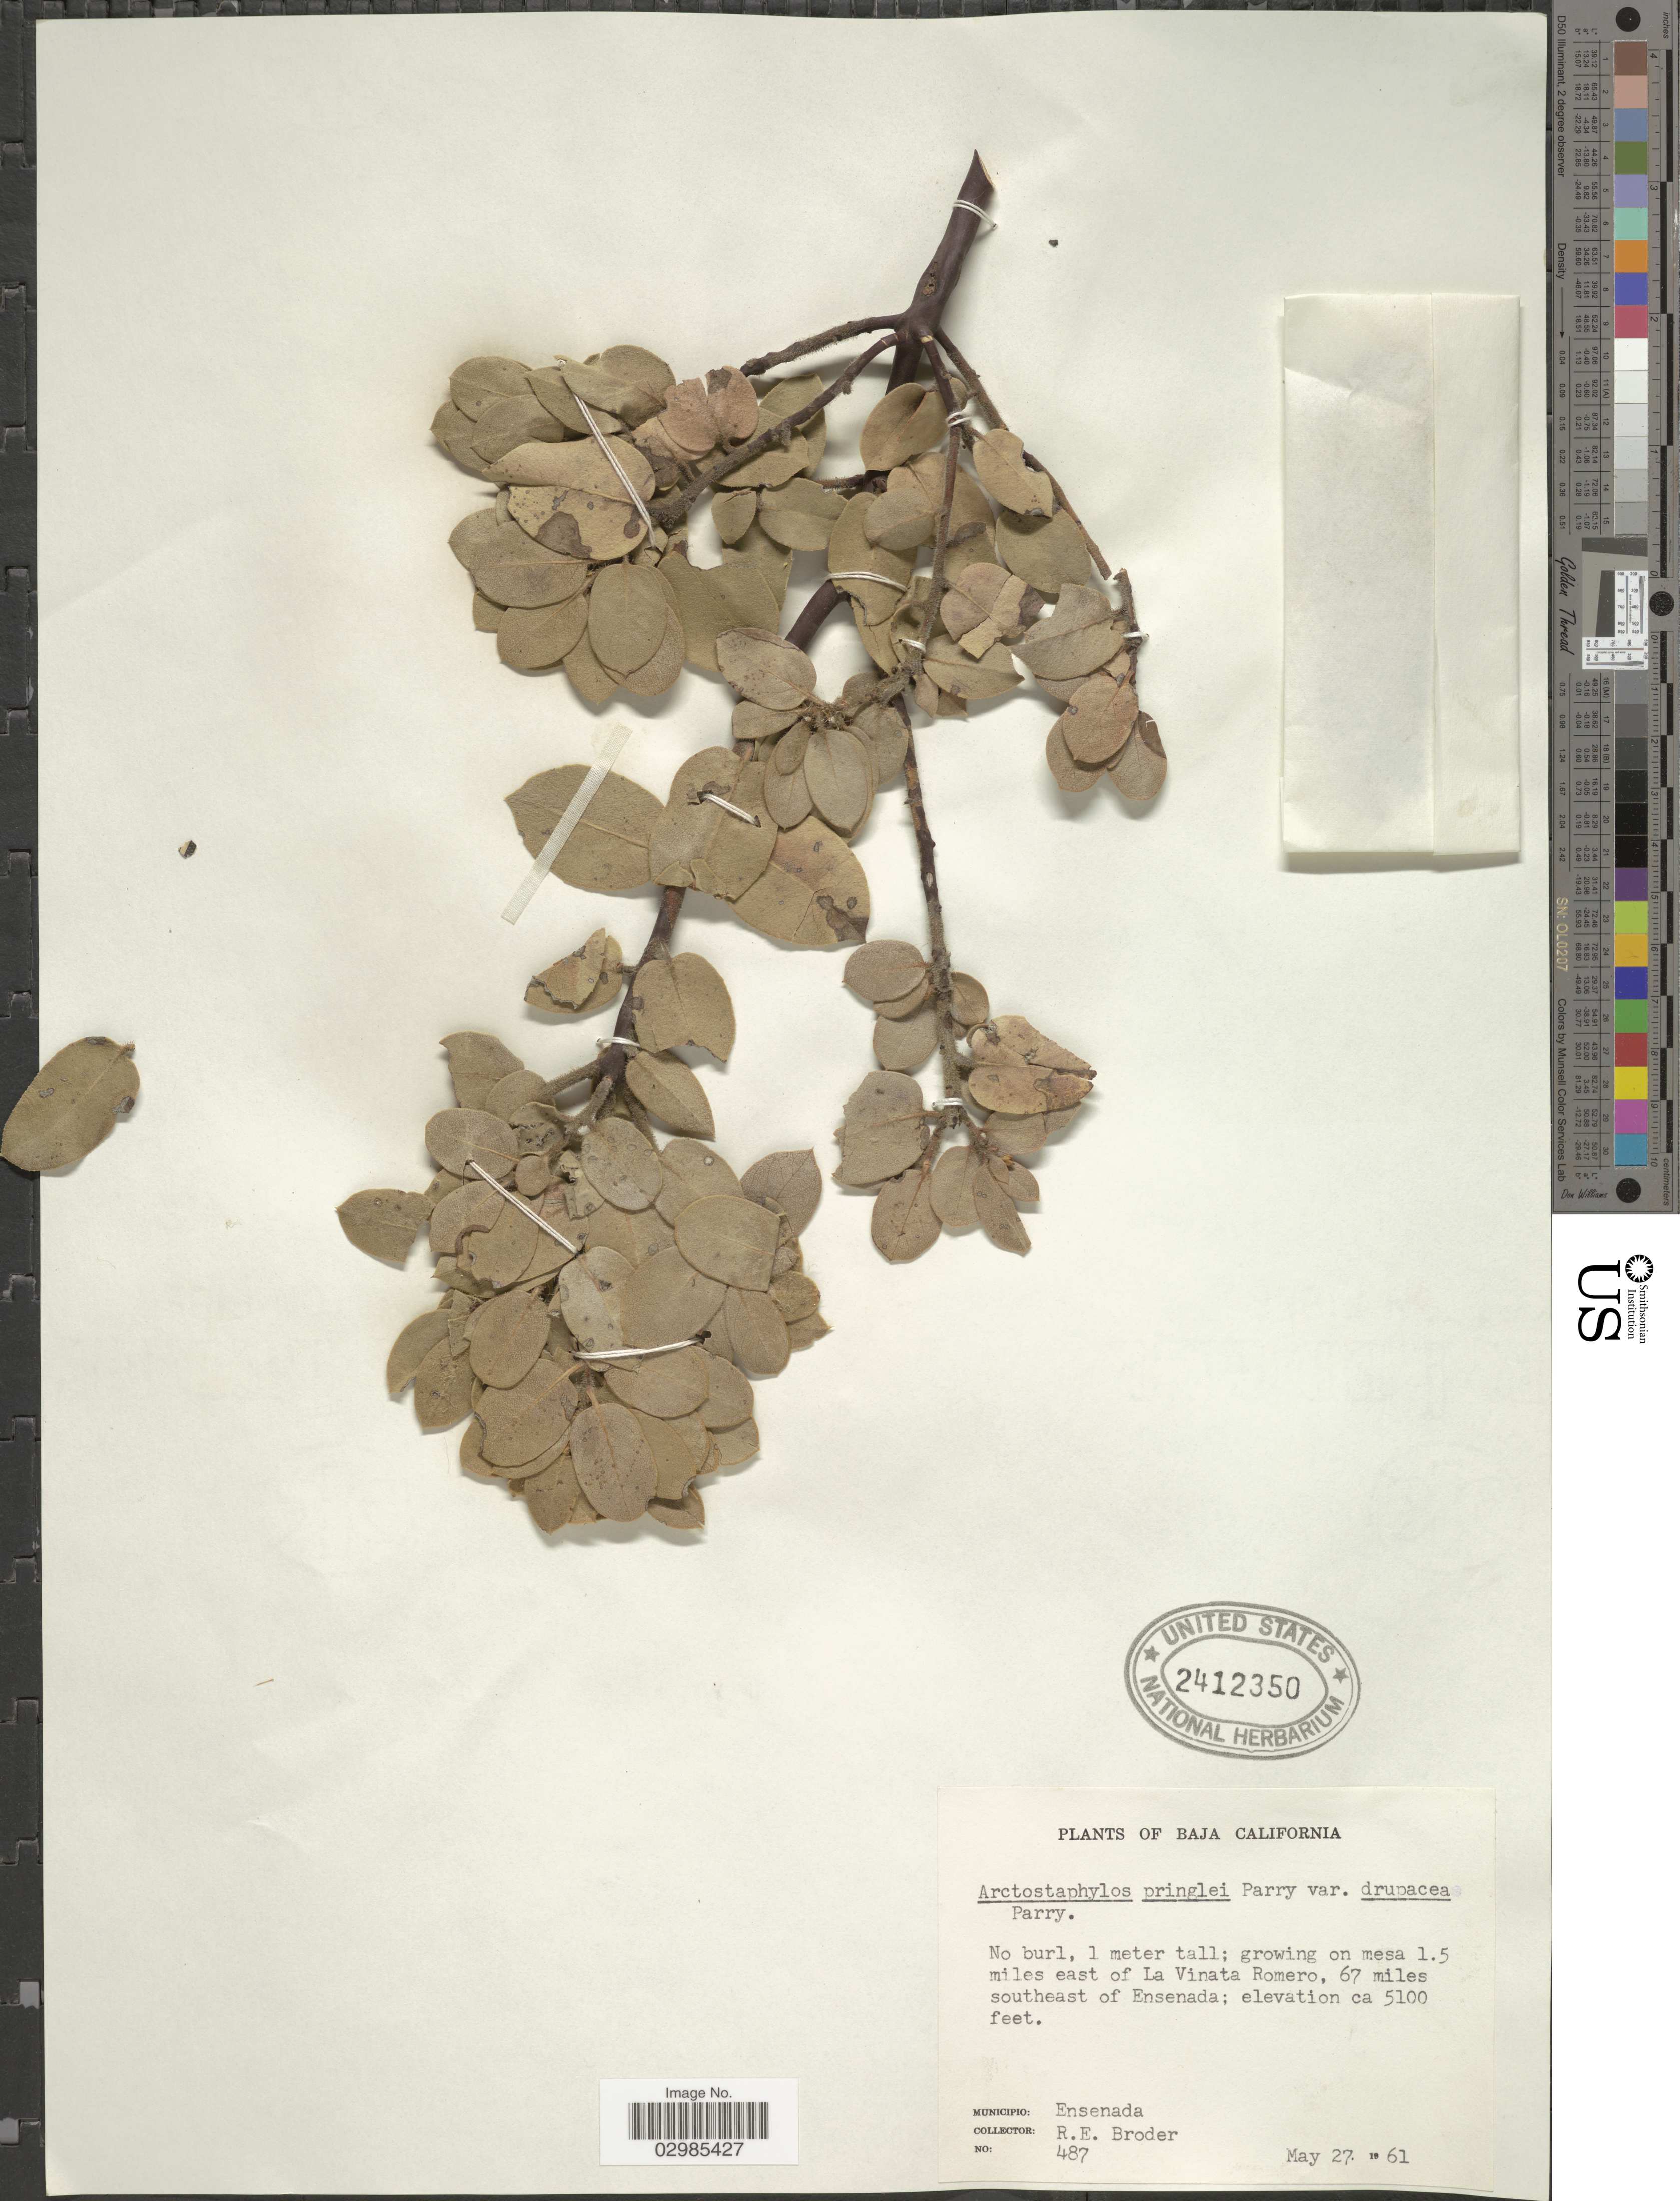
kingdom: Plantae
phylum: Tracheophyta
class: Magnoliopsida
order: Ericales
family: Ericaceae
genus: Arctostaphylos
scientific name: Arctostaphylos pringlei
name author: Parry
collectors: R. Broder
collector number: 487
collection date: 1961-05-27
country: Mexico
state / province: Baja California Norte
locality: Growing on mesa 1.5 miles east of La Vinata Romero, 67 miles southeast of Ensenada.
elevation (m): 1554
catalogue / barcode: US 2412350